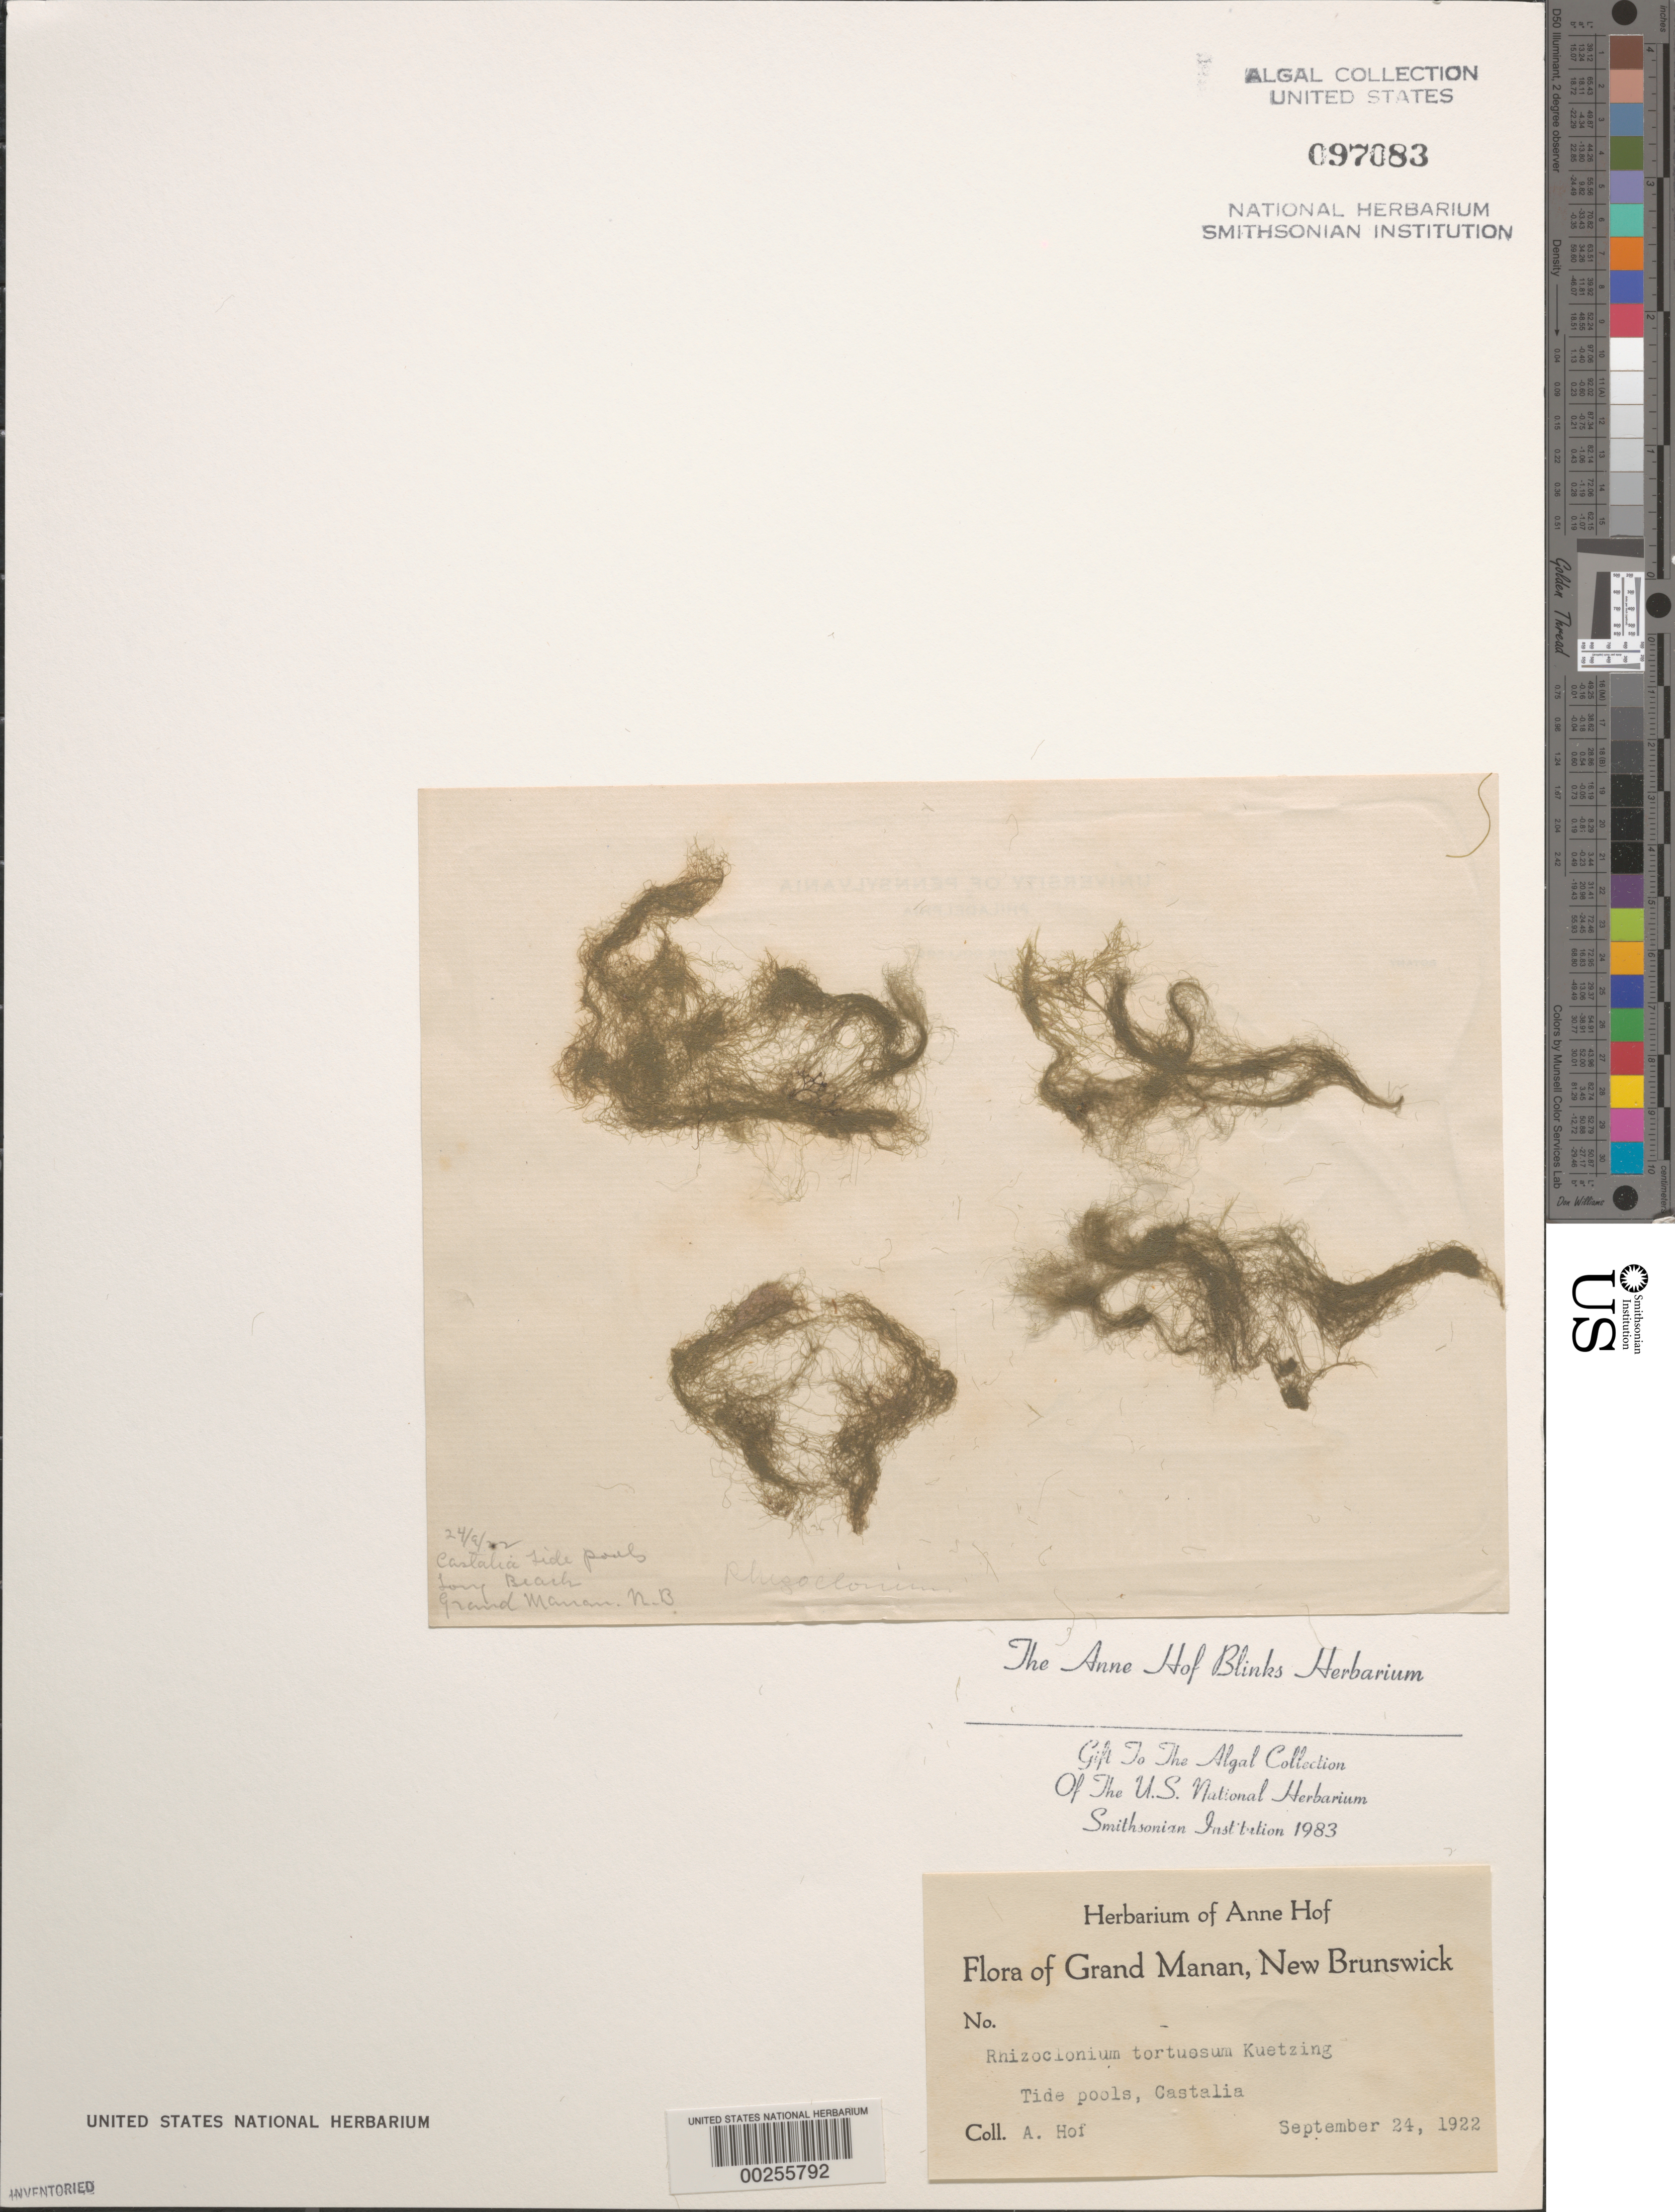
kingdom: Plantae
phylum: Chlorophyta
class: Ulvophyceae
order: Cladophorales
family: Cladophoraceae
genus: Chaetomorpha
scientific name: Chaetomorpha tortuosa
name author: (Dilwyn) Kütz.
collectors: A. Blinks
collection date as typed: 24 Sep 1922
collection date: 1922-09-24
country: Canada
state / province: New Brunswick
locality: Grand manan, castalia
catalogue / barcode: US 97083